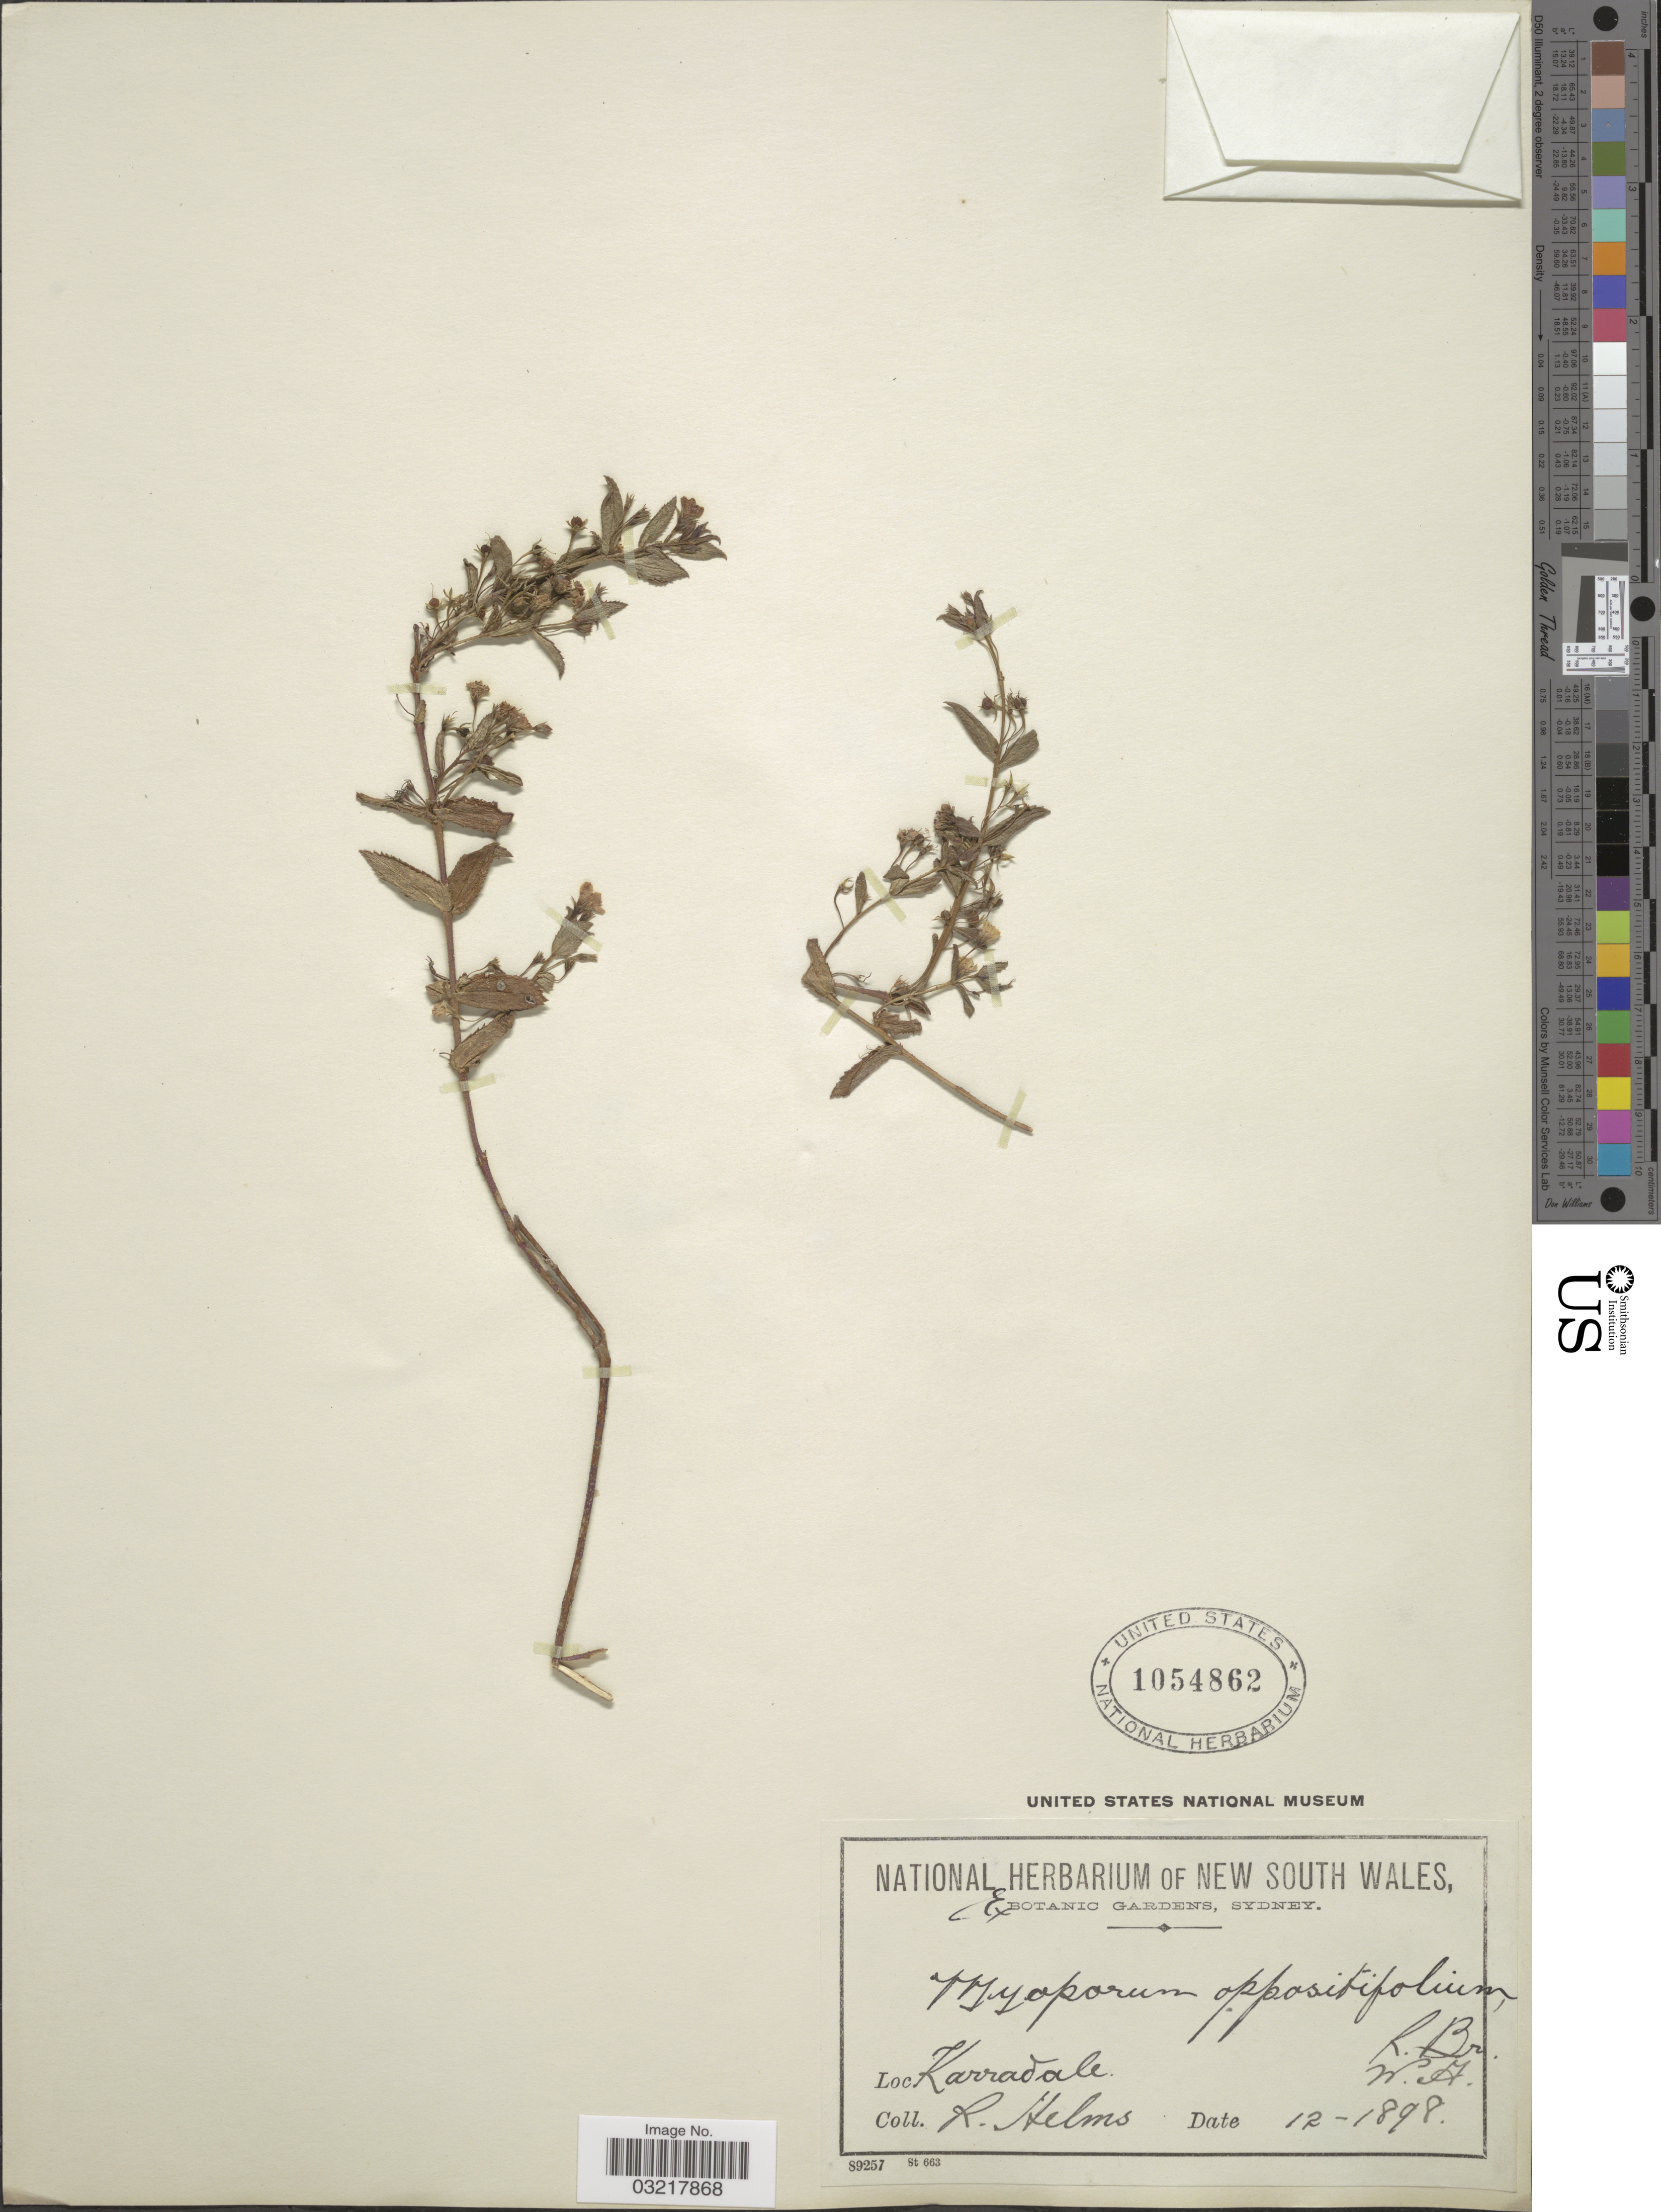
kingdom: Plantae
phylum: Tracheophyta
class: Magnoliopsida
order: Lamiales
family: Scrophulariaceae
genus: Myoporum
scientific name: Myoporum oppositifolium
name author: R. Br.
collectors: R. Helms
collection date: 1898-12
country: Australia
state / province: Western Australia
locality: Karradale. W.A.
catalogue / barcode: US 1054862